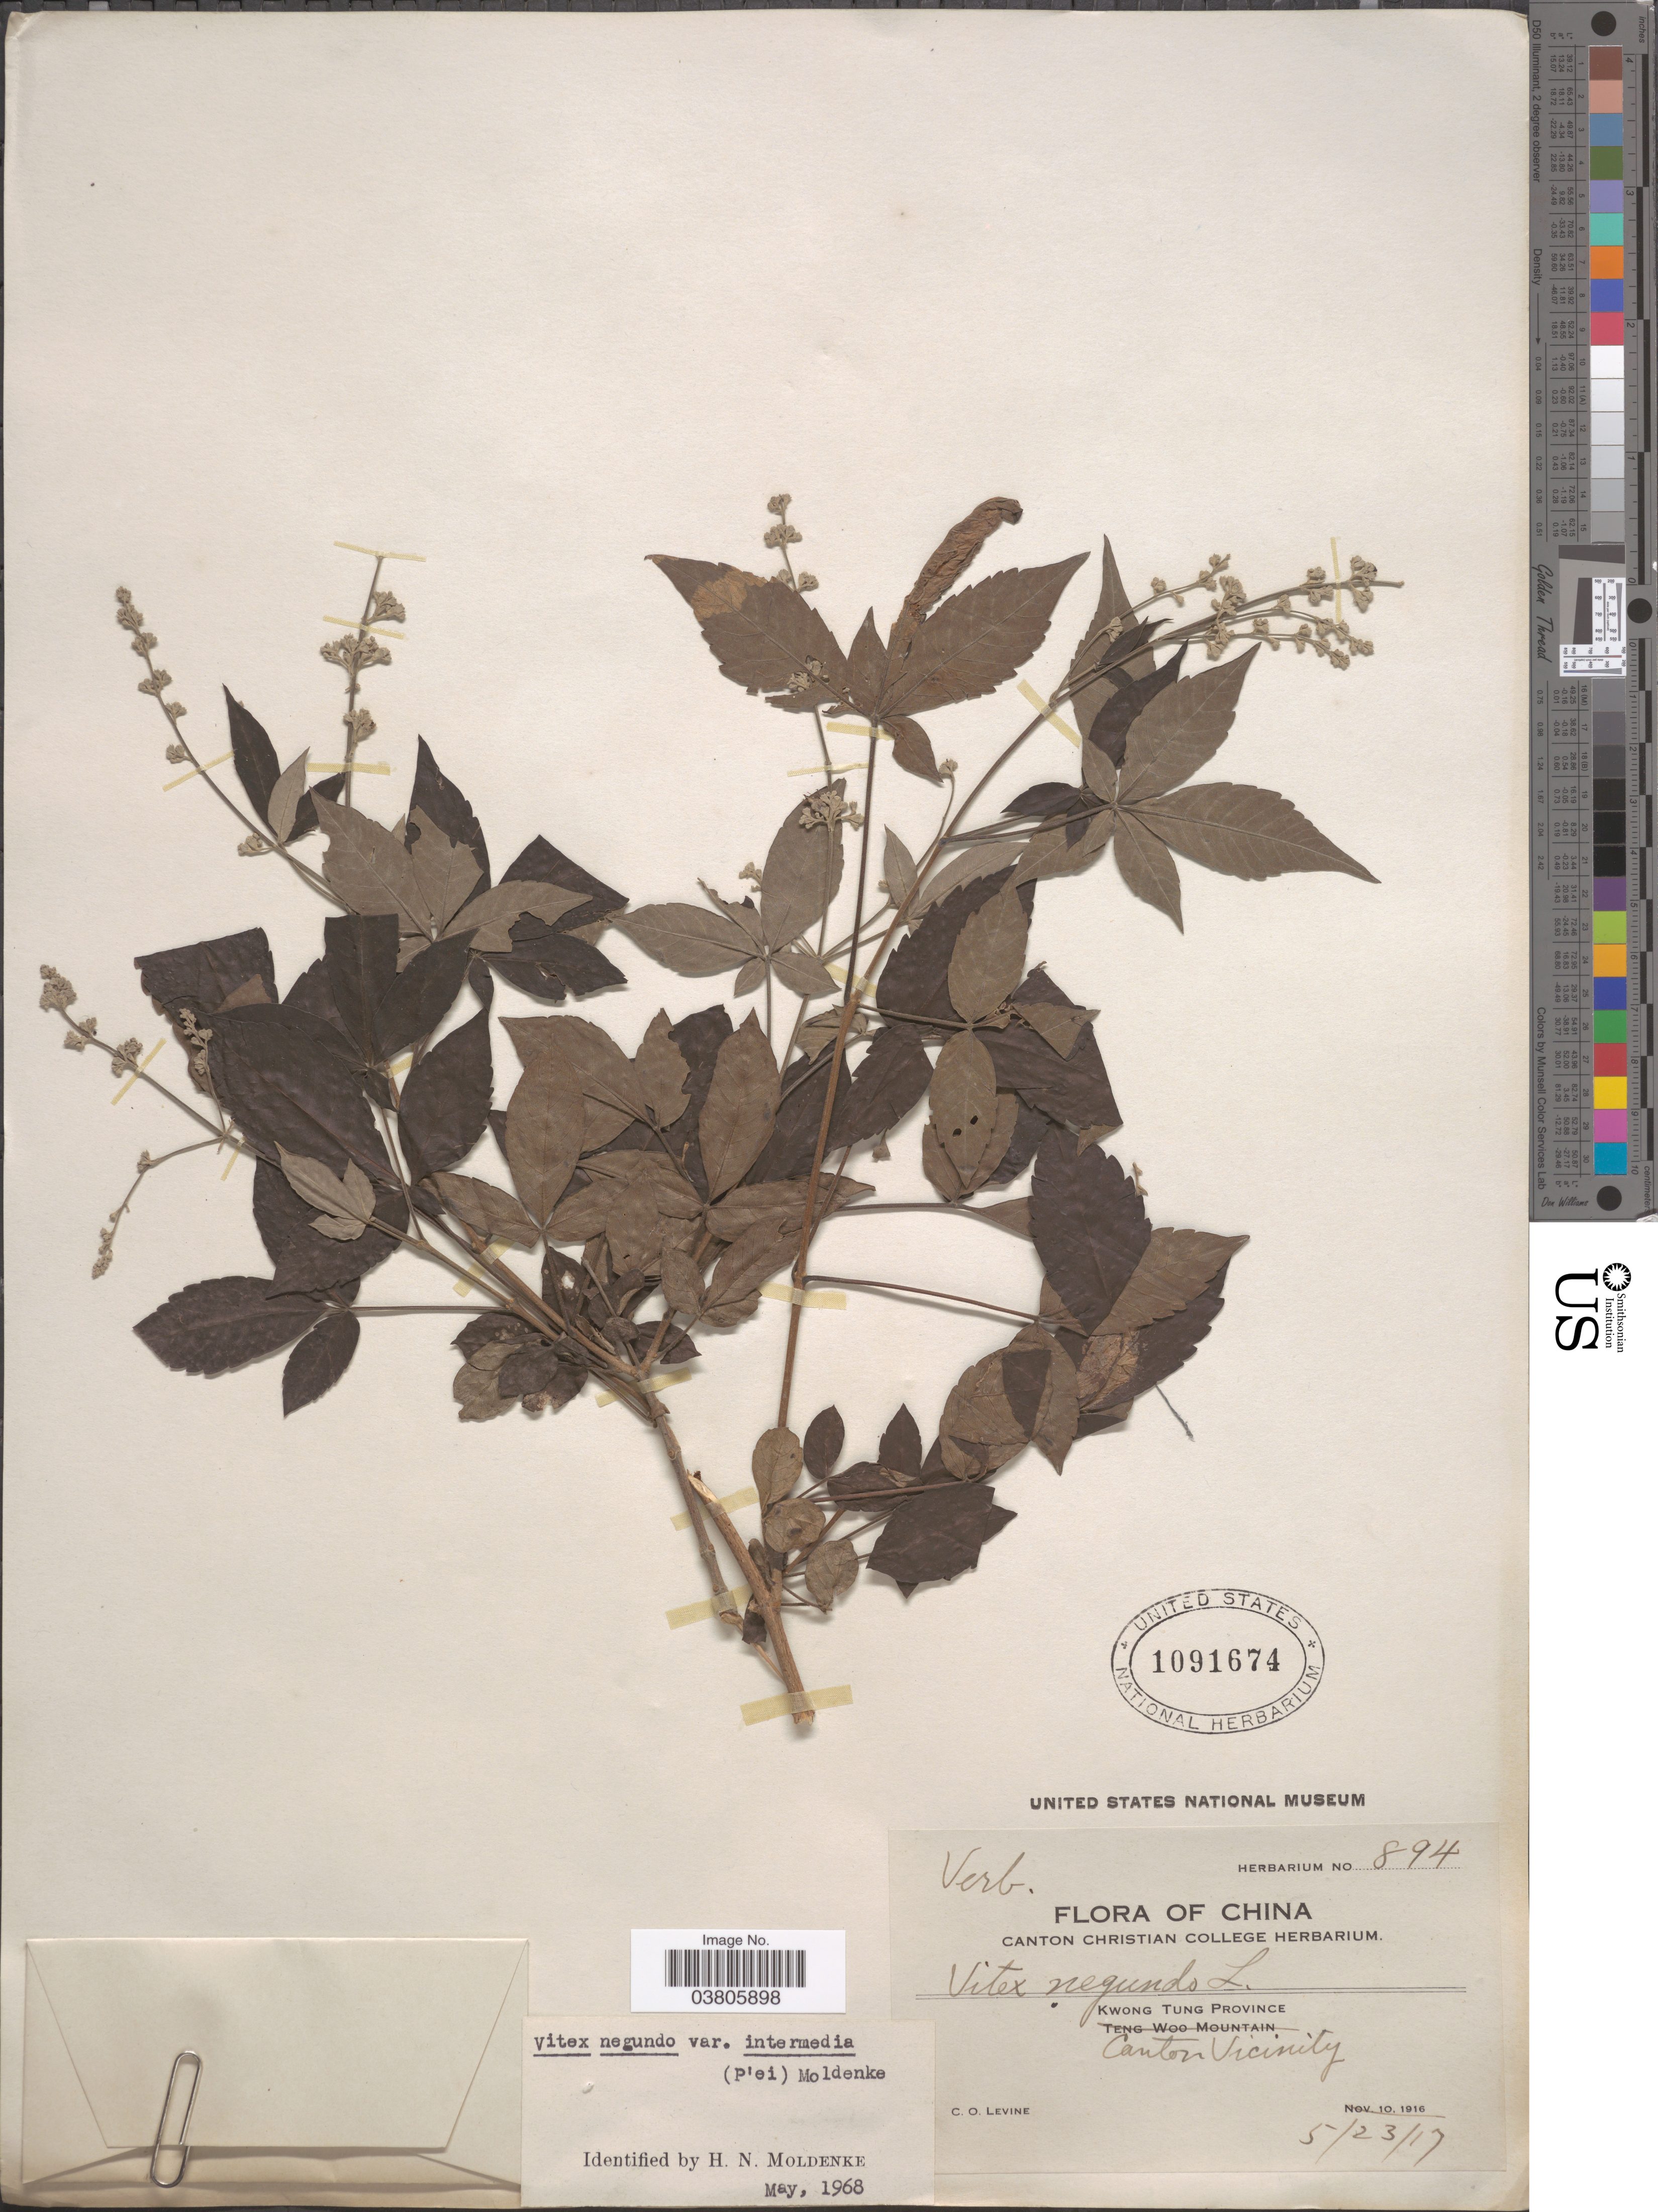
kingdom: Plantae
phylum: Tracheophyta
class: Magnoliopsida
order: Lamiales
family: Lamiaceae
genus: Vitex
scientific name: Vitex negundo var. intermedia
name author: (C. Pei) Moldenke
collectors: C. O. Levine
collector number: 894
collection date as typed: Transcribed d/m/y: 23/5/17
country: China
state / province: Guangdong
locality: Kwong Tung Province. Canton Vicinity.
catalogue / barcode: US 1091674